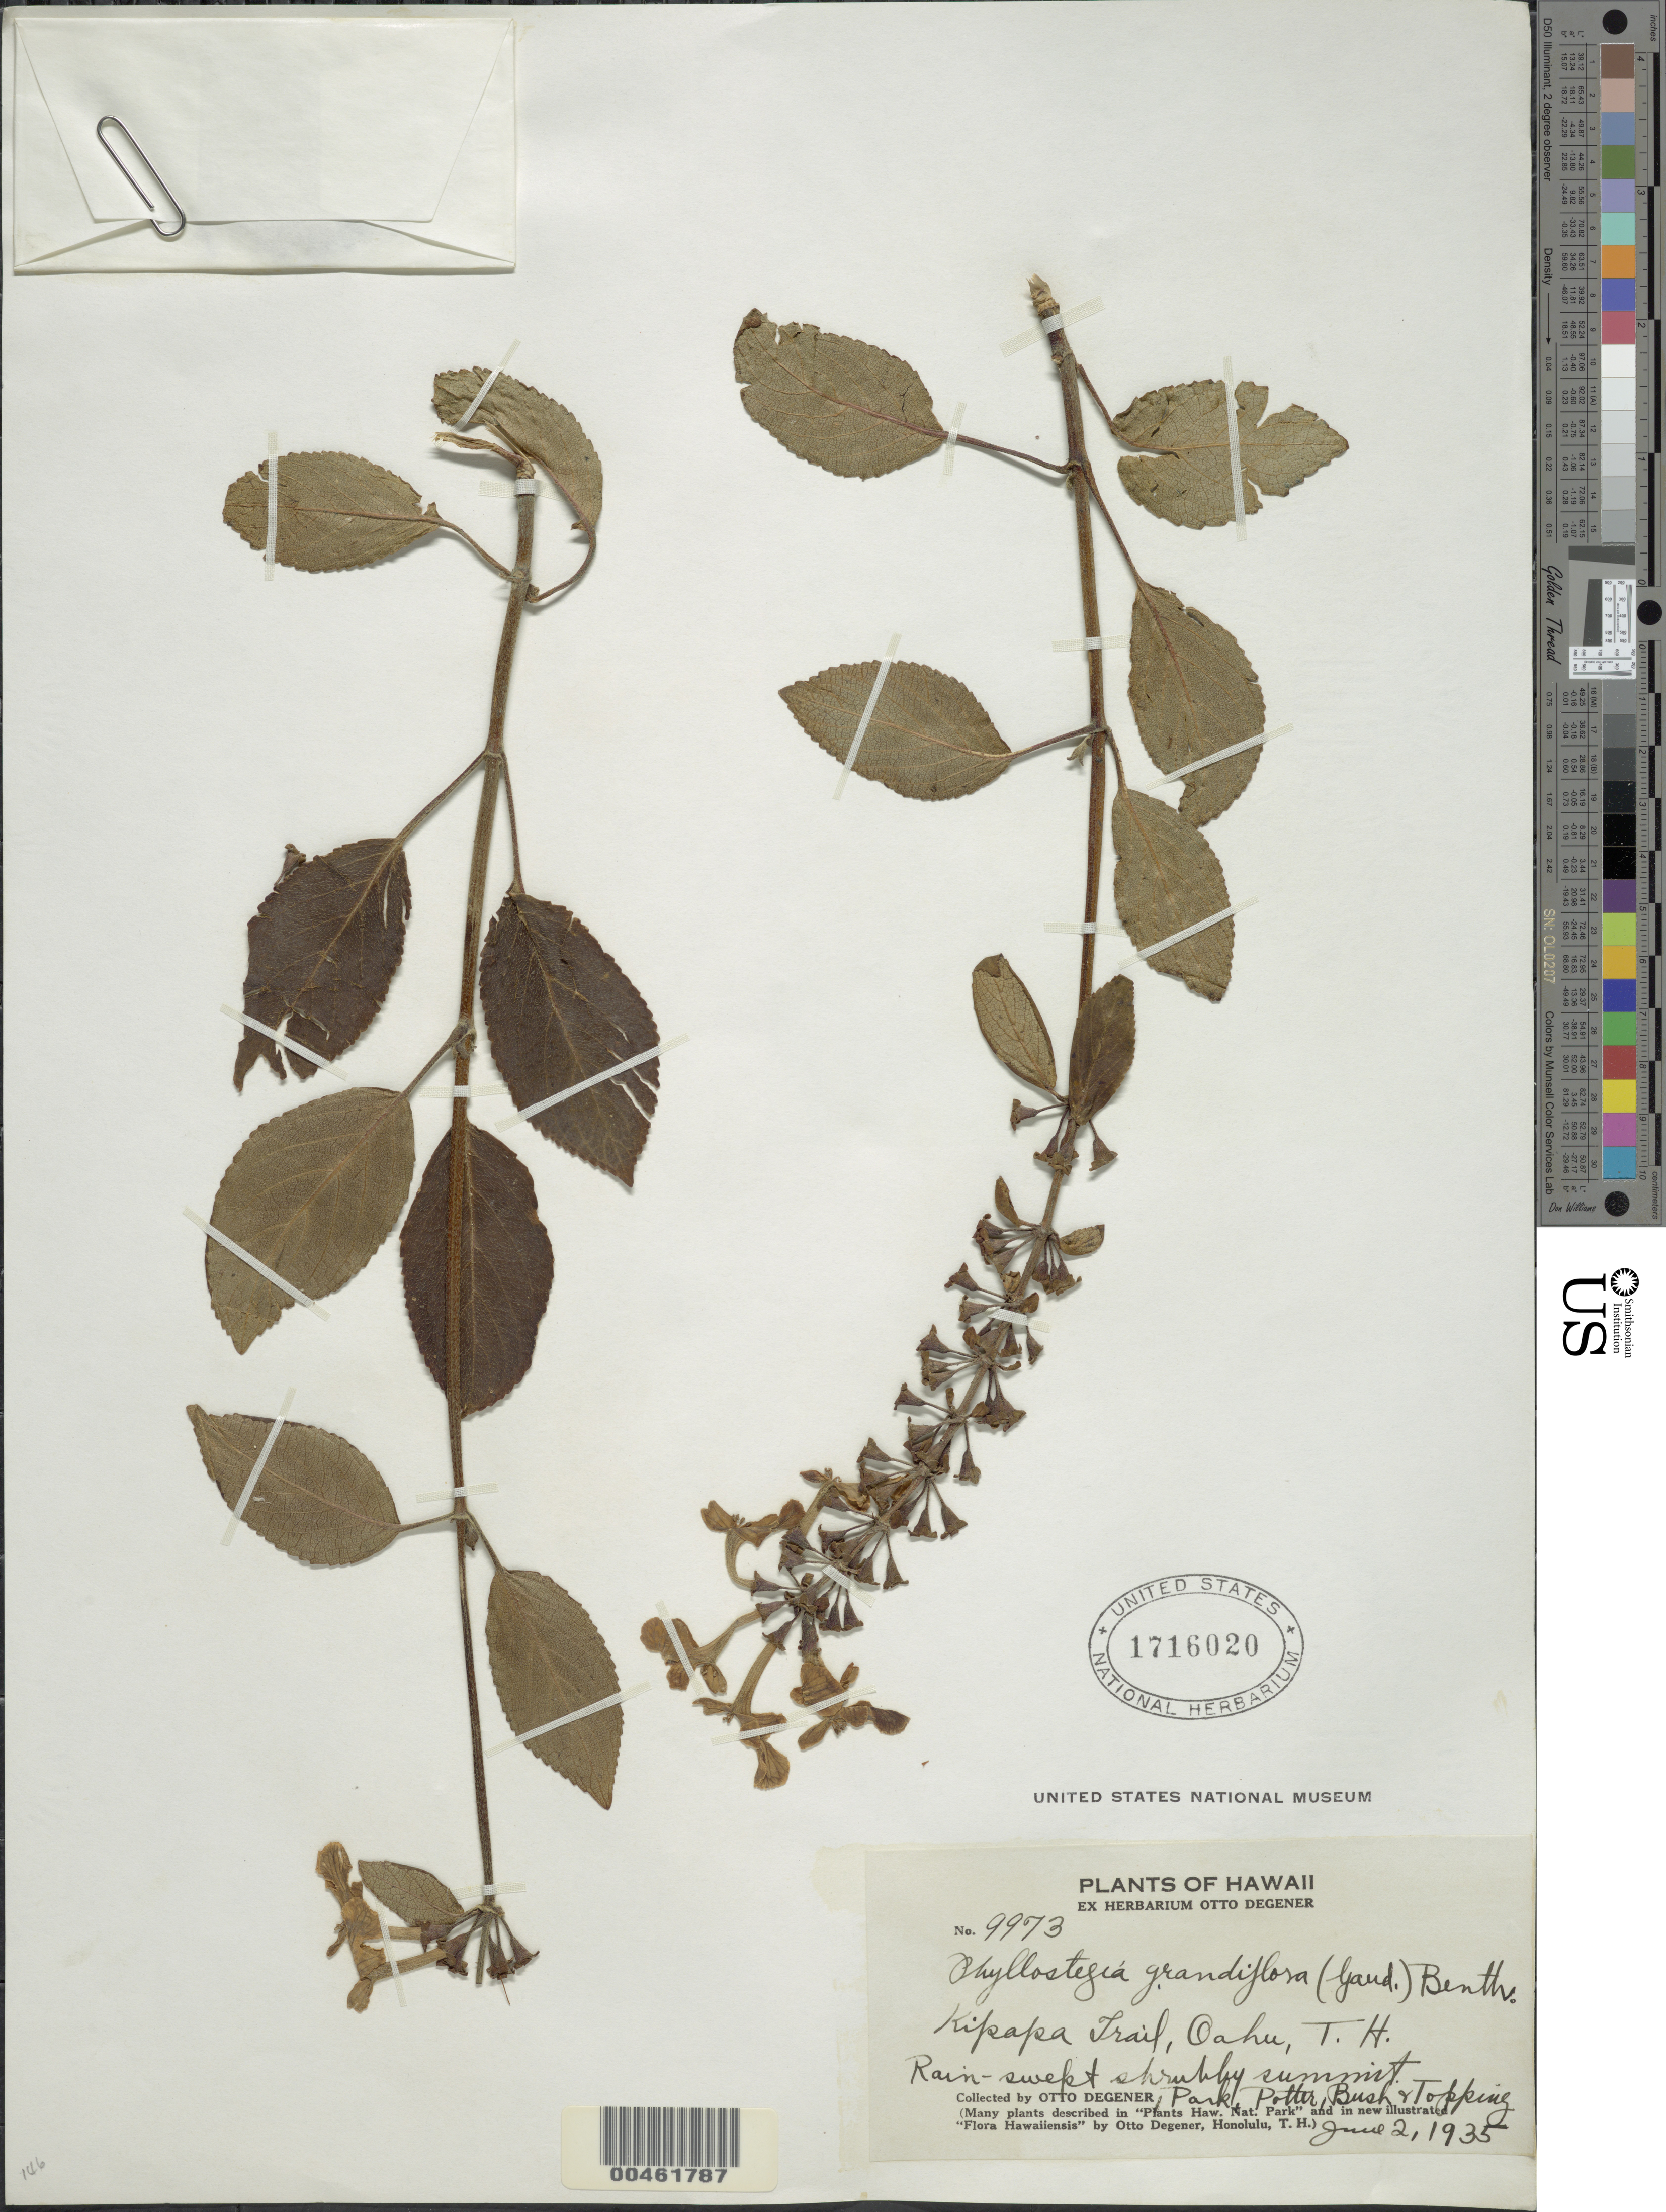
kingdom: Plantae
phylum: Tracheophyta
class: Magnoliopsida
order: Lamiales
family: Lamiaceae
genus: Phyllostegia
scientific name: Phyllostegia grandiflora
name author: (Gaudich.) Benth.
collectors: O. Degener, Park, Potter, B. F. Bush & D. L. Topping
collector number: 9973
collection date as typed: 2 Jun 1935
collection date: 1935-06-02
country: United States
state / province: Hawaii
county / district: Honolulu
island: Oahu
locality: Kipapa Trail, summit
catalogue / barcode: US 1716020